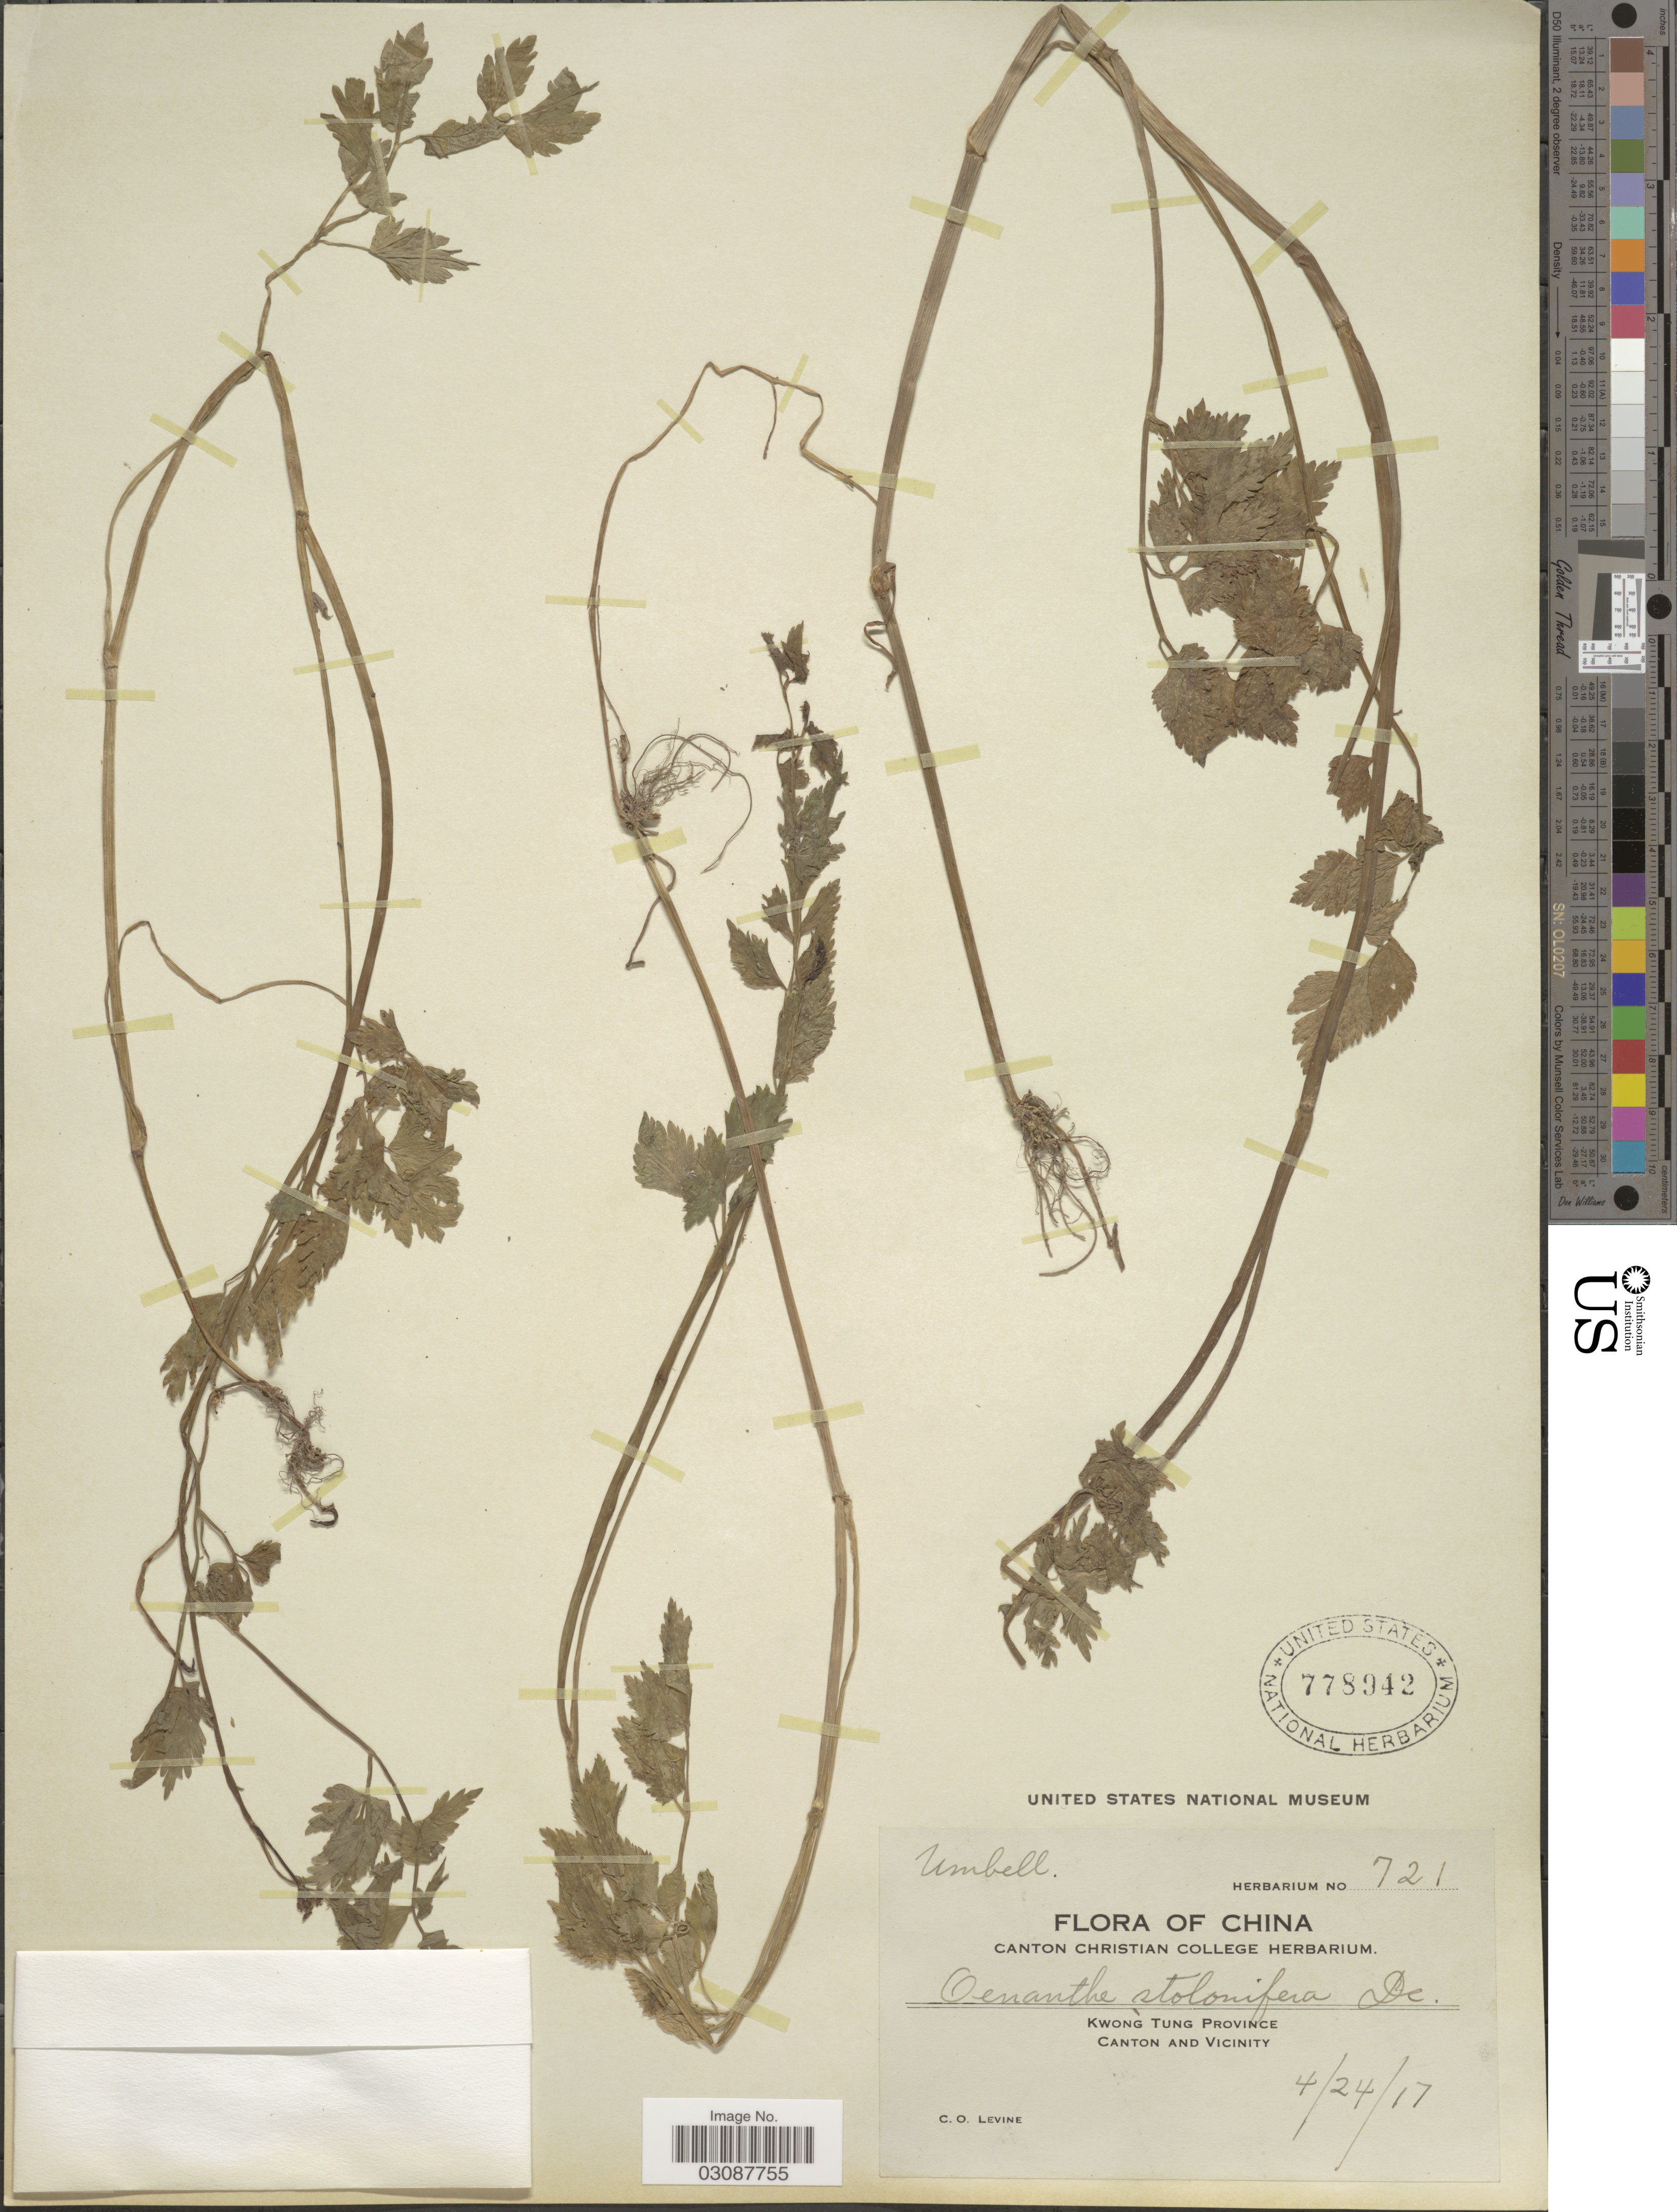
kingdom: Plantae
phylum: Tracheophyta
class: Magnoliopsida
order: Apiales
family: Apiaceae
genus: Oenanthe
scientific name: Oenanthe stolonifera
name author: Wall. ex DC.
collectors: C. O. Levine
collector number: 721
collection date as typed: Transcribed d/m/y: 24/4/17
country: China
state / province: Guangdong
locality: Kwong Tung Province, Canton and Vicinity.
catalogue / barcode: US 778942